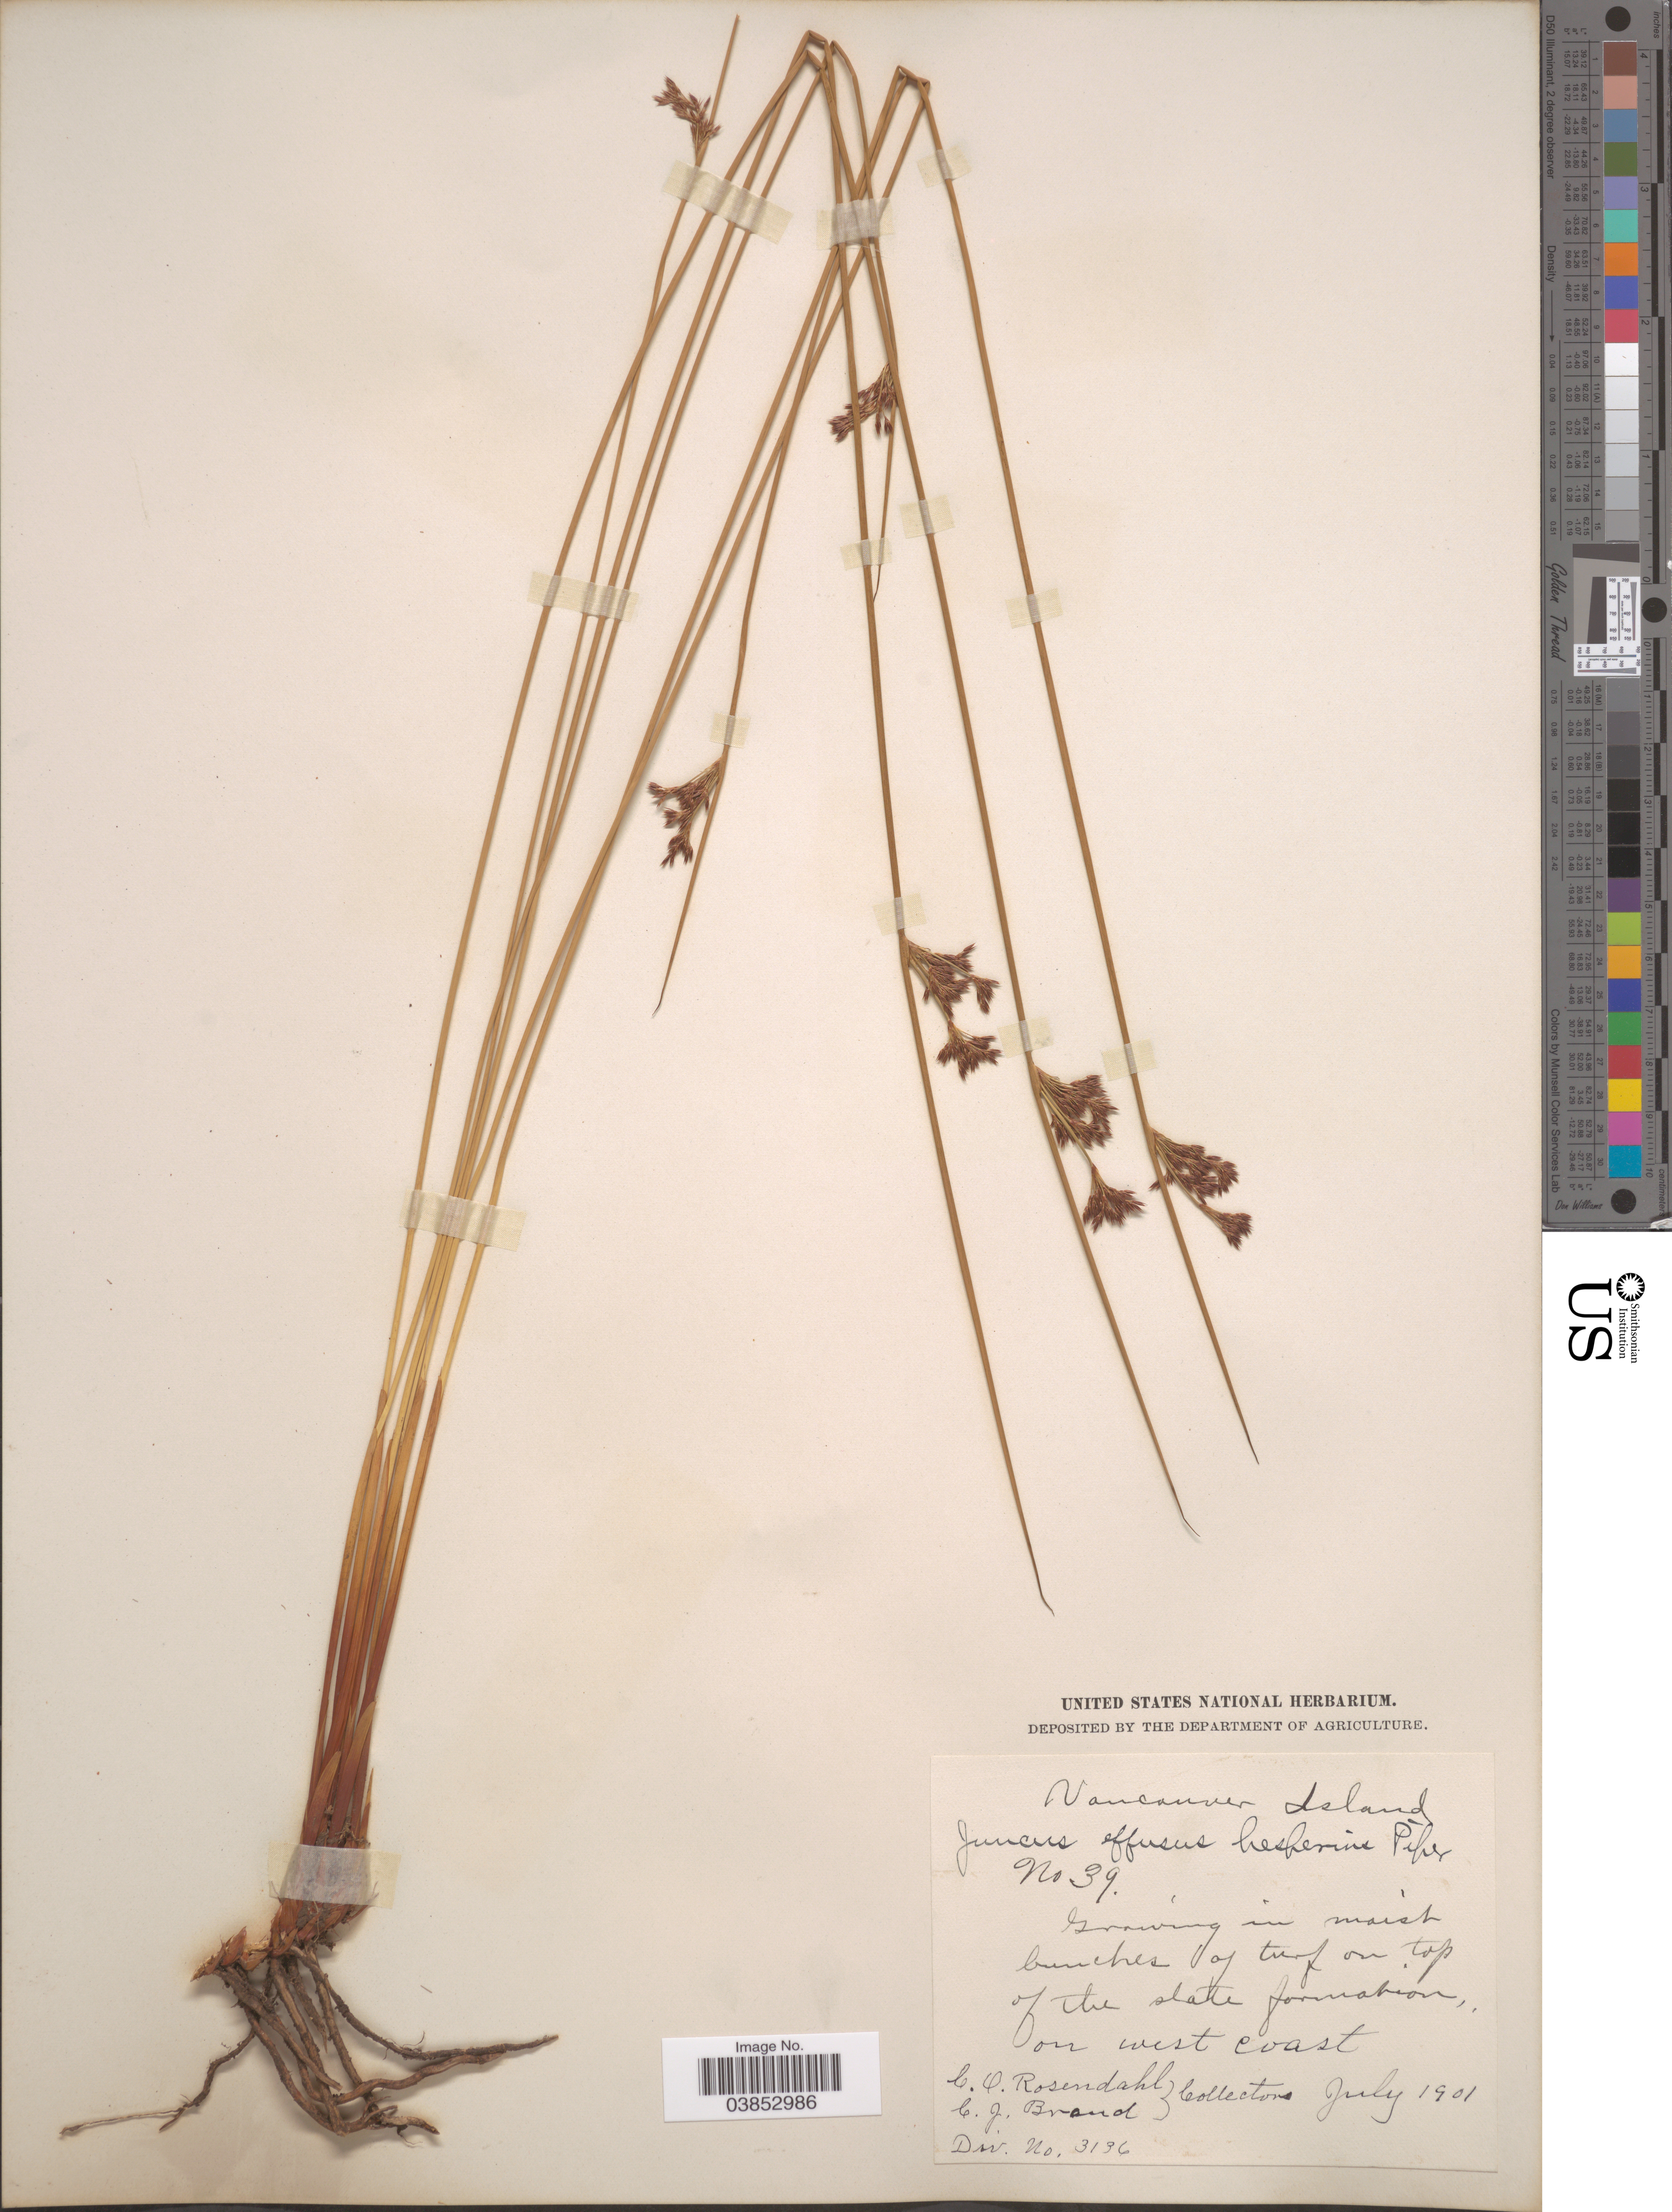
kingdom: Plantae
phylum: Tracheophyta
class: Liliopsida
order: Poales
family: Juncaceae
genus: Juncus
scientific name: Juncus effusus subsp. hesperius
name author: Piper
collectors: C. O. Rosendahl & C. J. Brand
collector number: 39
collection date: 1901-07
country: Canada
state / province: British Columbia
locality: Vancouver Island. In moist bunches of turf on top of the slate formation on west evast.